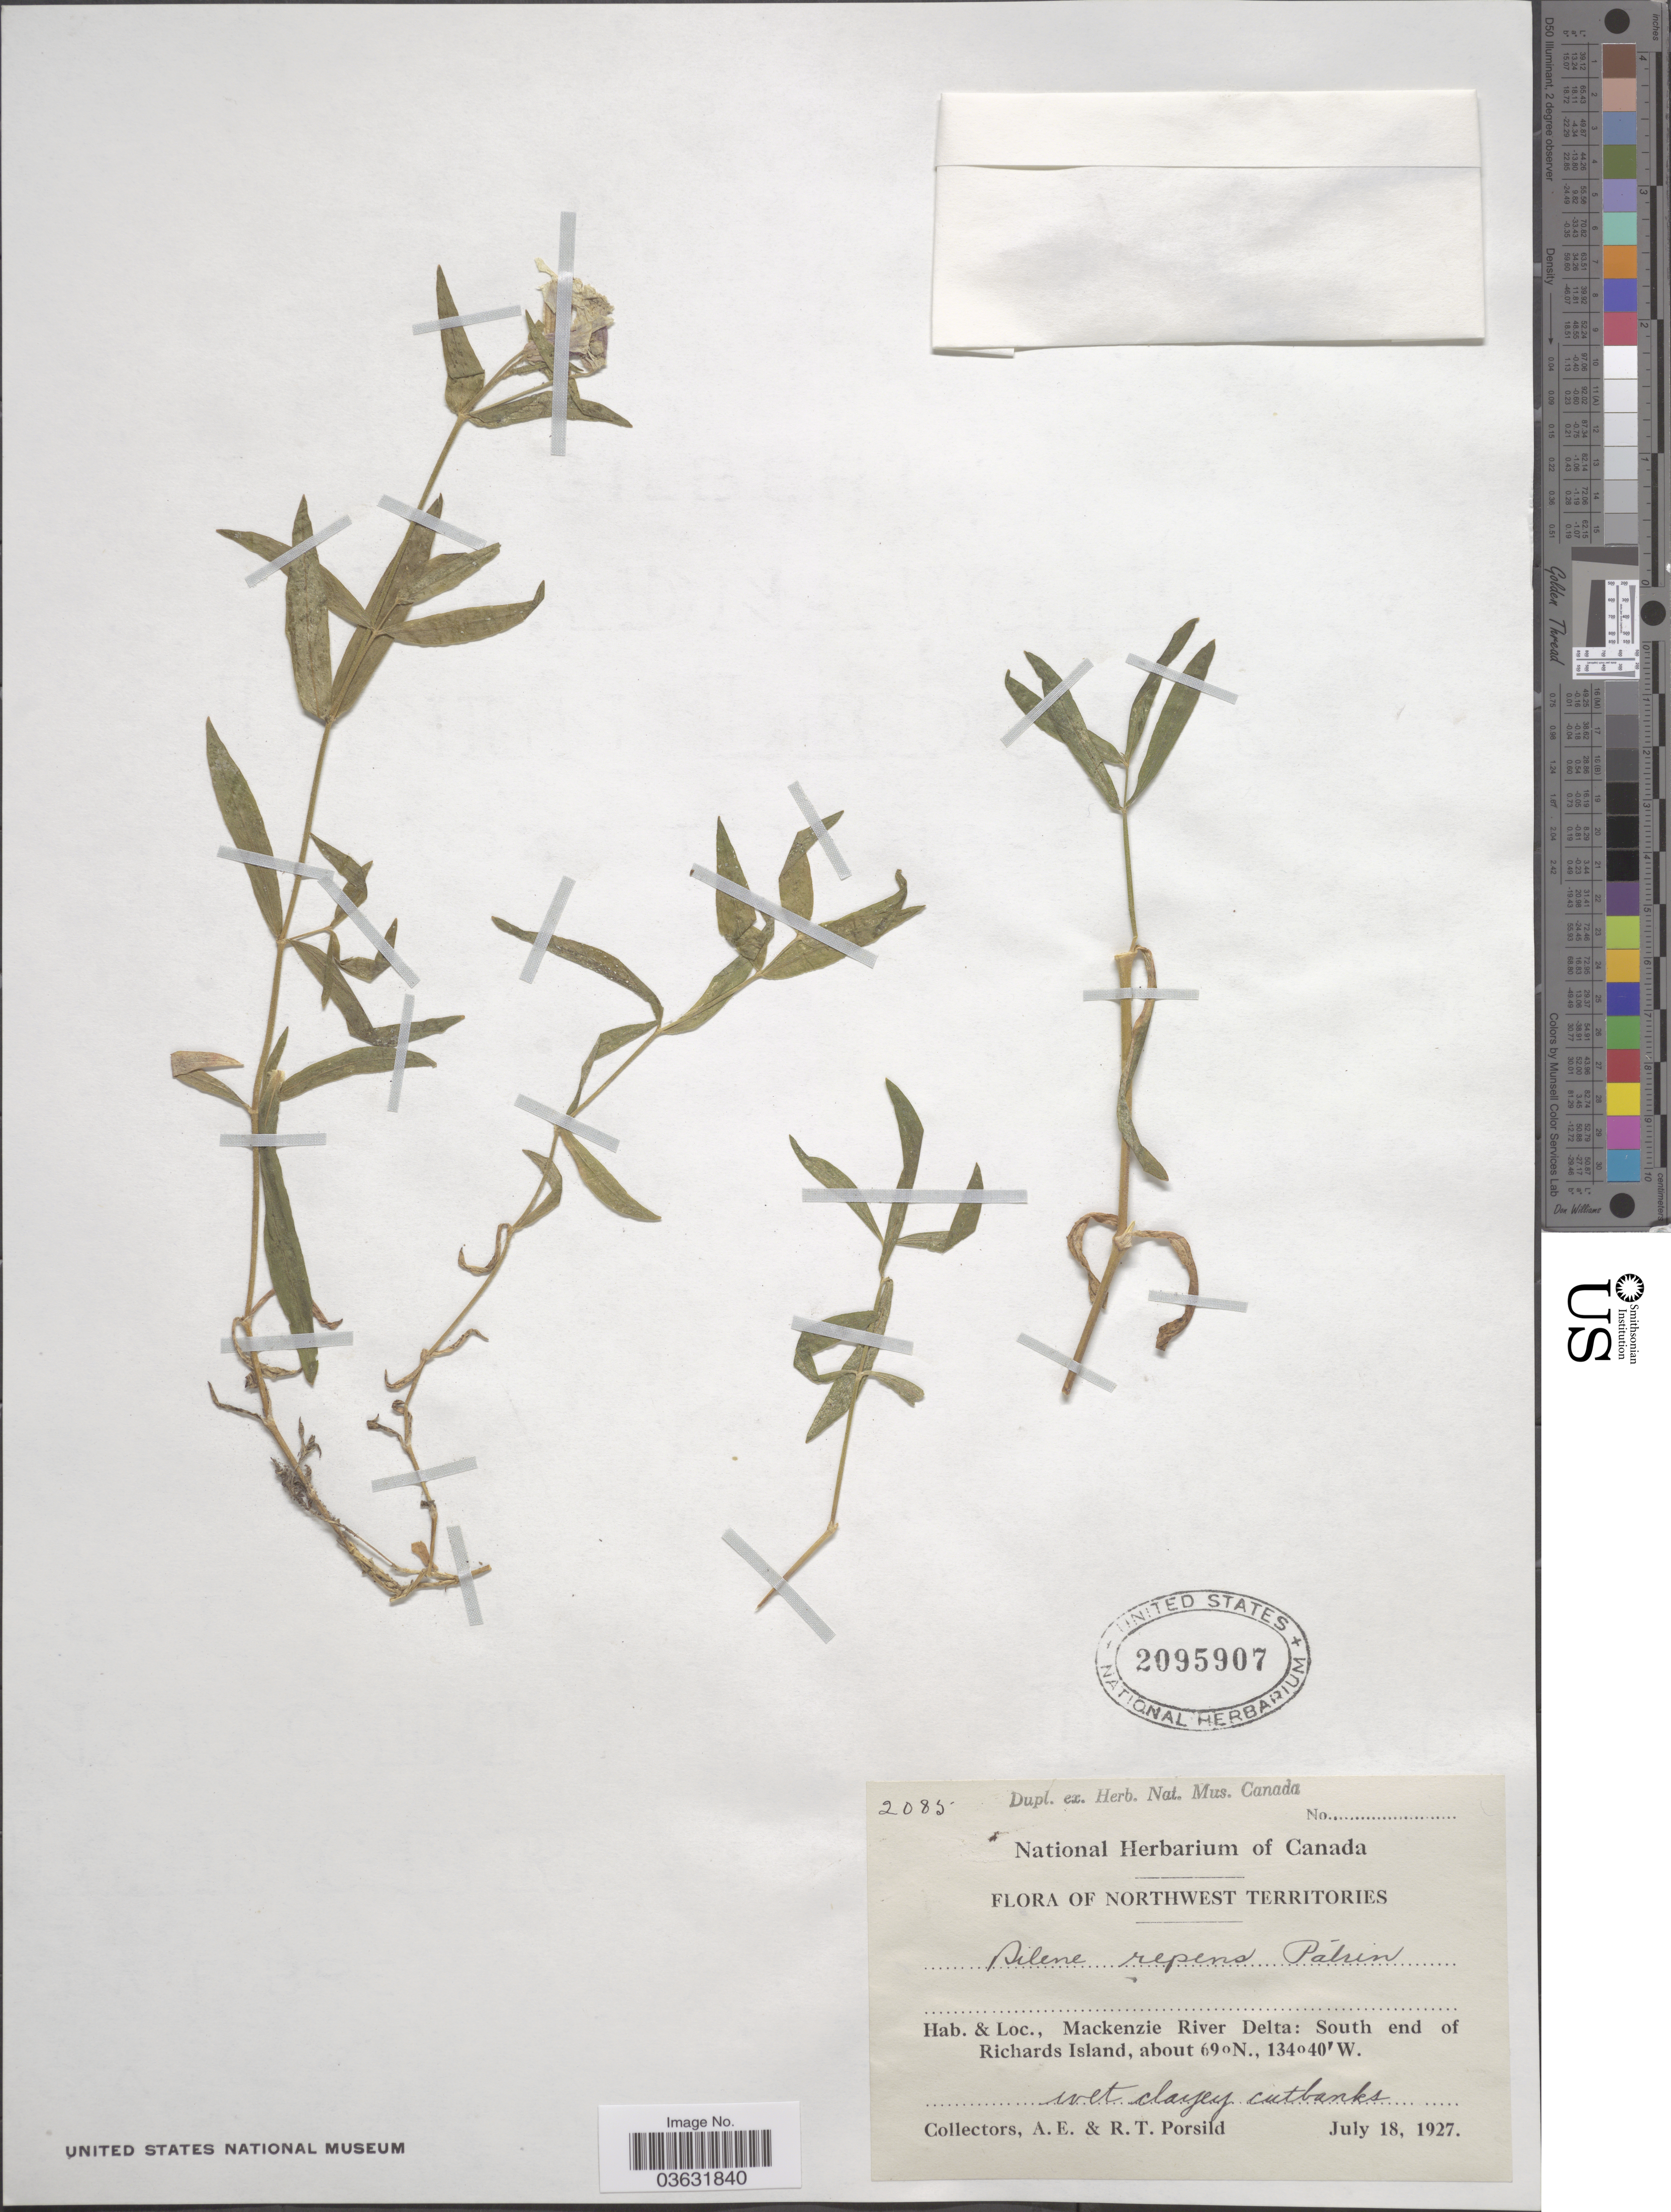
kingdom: Plantae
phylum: Tracheophyta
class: Magnoliopsida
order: Caryophyllales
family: Caryophyllaceae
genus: Silene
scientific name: Silene repens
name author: Patrin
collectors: A. E. Porsild & R. T. Porsild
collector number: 2085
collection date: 1927-07-18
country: Canada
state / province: Northwest Territories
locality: Mackenzie River Delta: South end of Richards Island.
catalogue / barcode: US 2095907